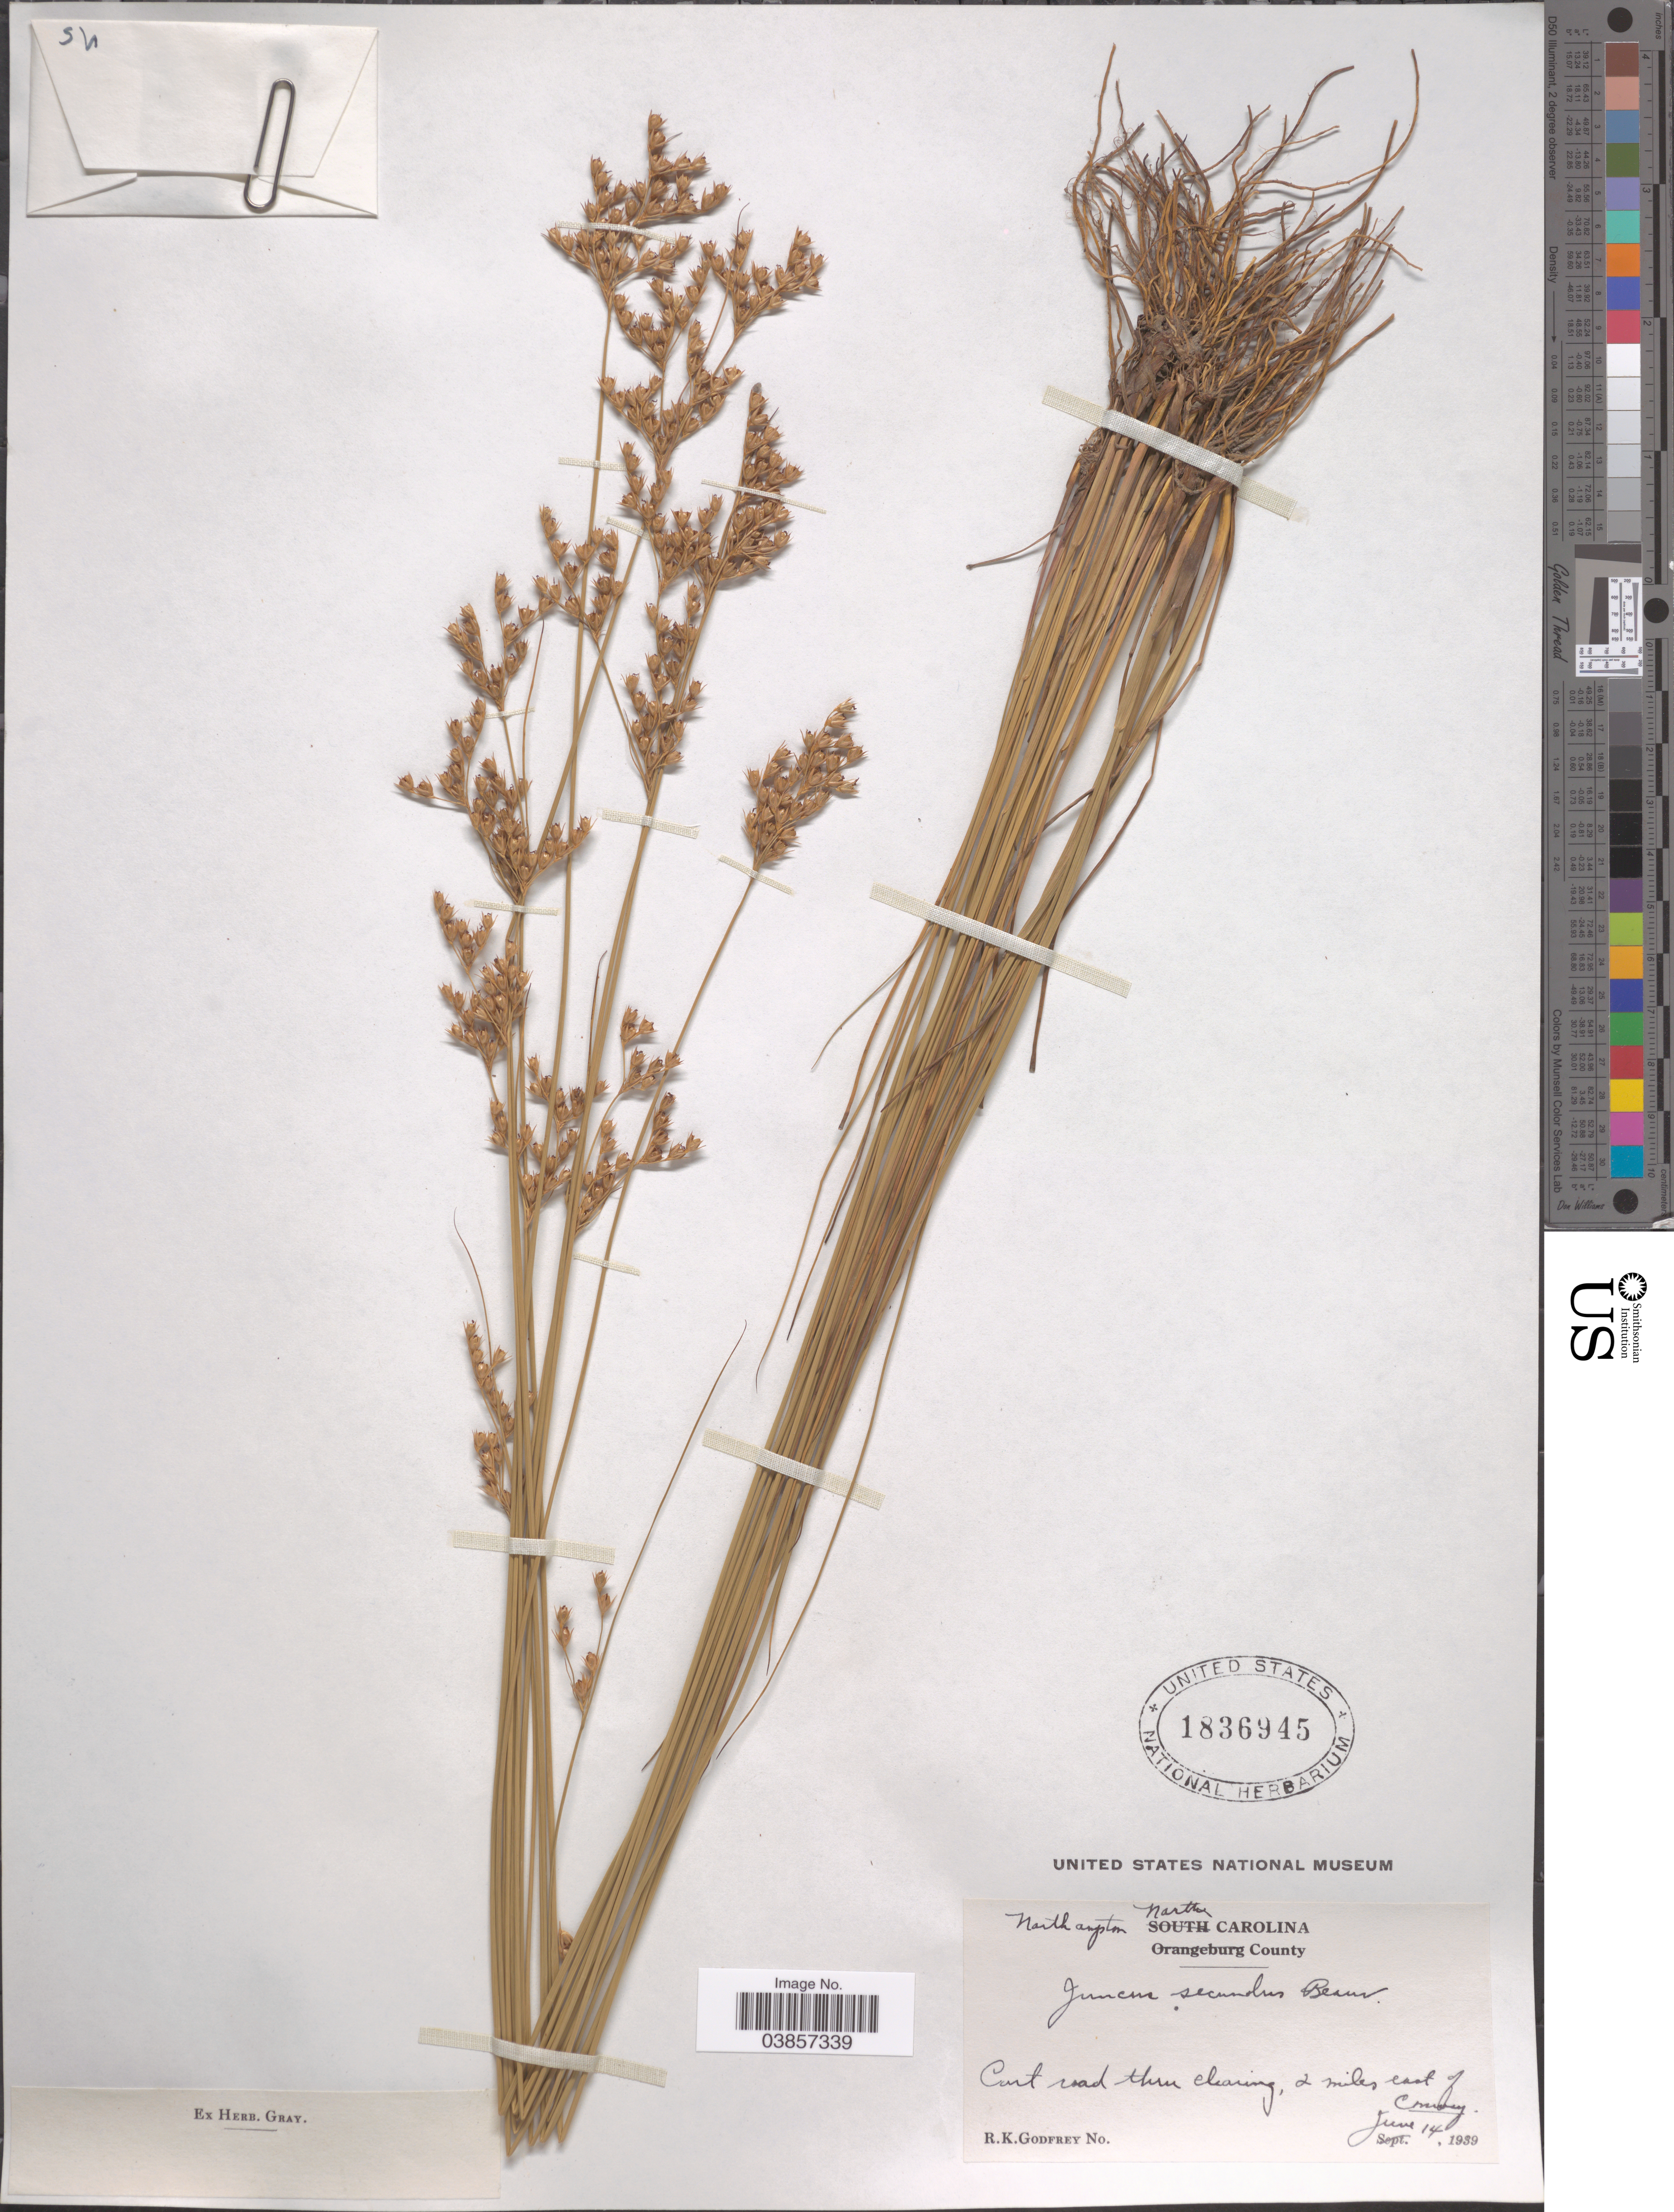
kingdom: Plantae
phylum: Tracheophyta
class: Liliopsida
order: Poales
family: Juncaceae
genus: Juncus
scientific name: Juncus secundus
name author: P. Beauv.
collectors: R. K. Godfrey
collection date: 1939-06-14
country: United States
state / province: North Carolina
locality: Northampton County. 2 miles east of Conway.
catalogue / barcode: US 1836945